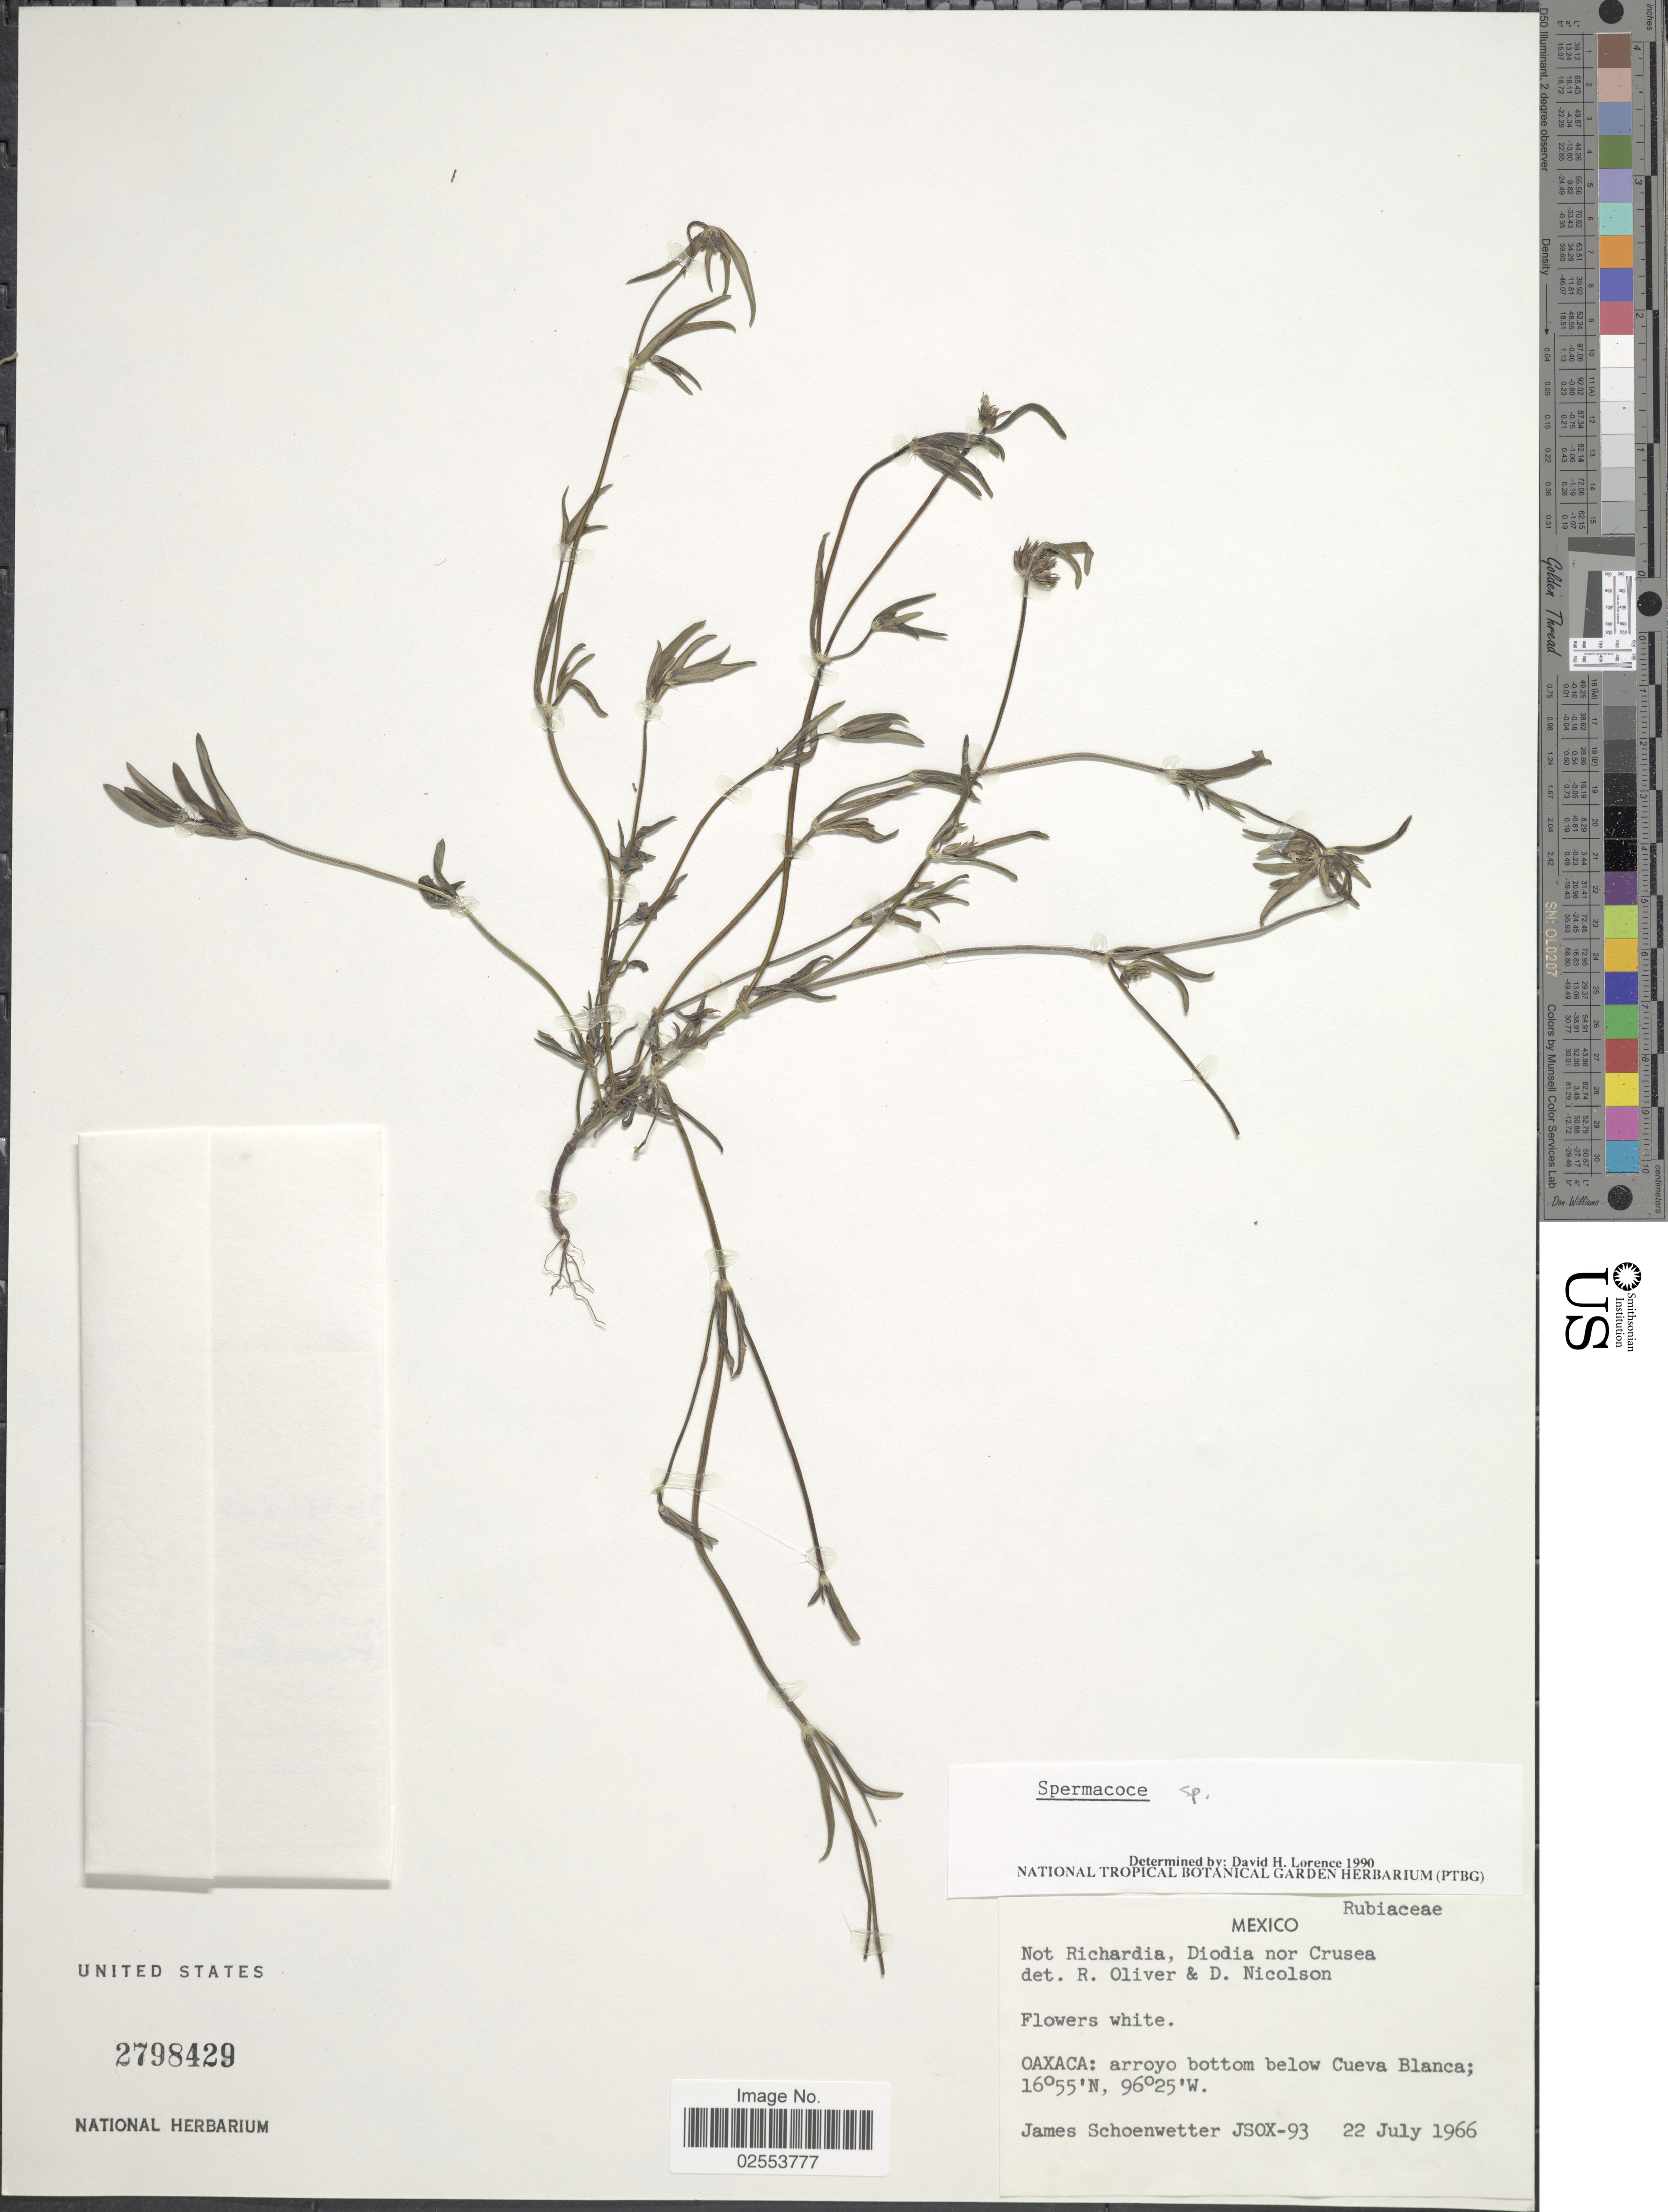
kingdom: Plantae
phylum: Tracheophyta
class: Magnoliopsida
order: Gentianales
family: Rubiaceae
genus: Spermacoce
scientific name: Spermacoce sp.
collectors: J. Schoenwetter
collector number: JSOX-93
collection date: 1966-07-22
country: Mexico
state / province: Oaxaca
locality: Arroyo bottom below Cueva Blanca.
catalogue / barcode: US 2798429